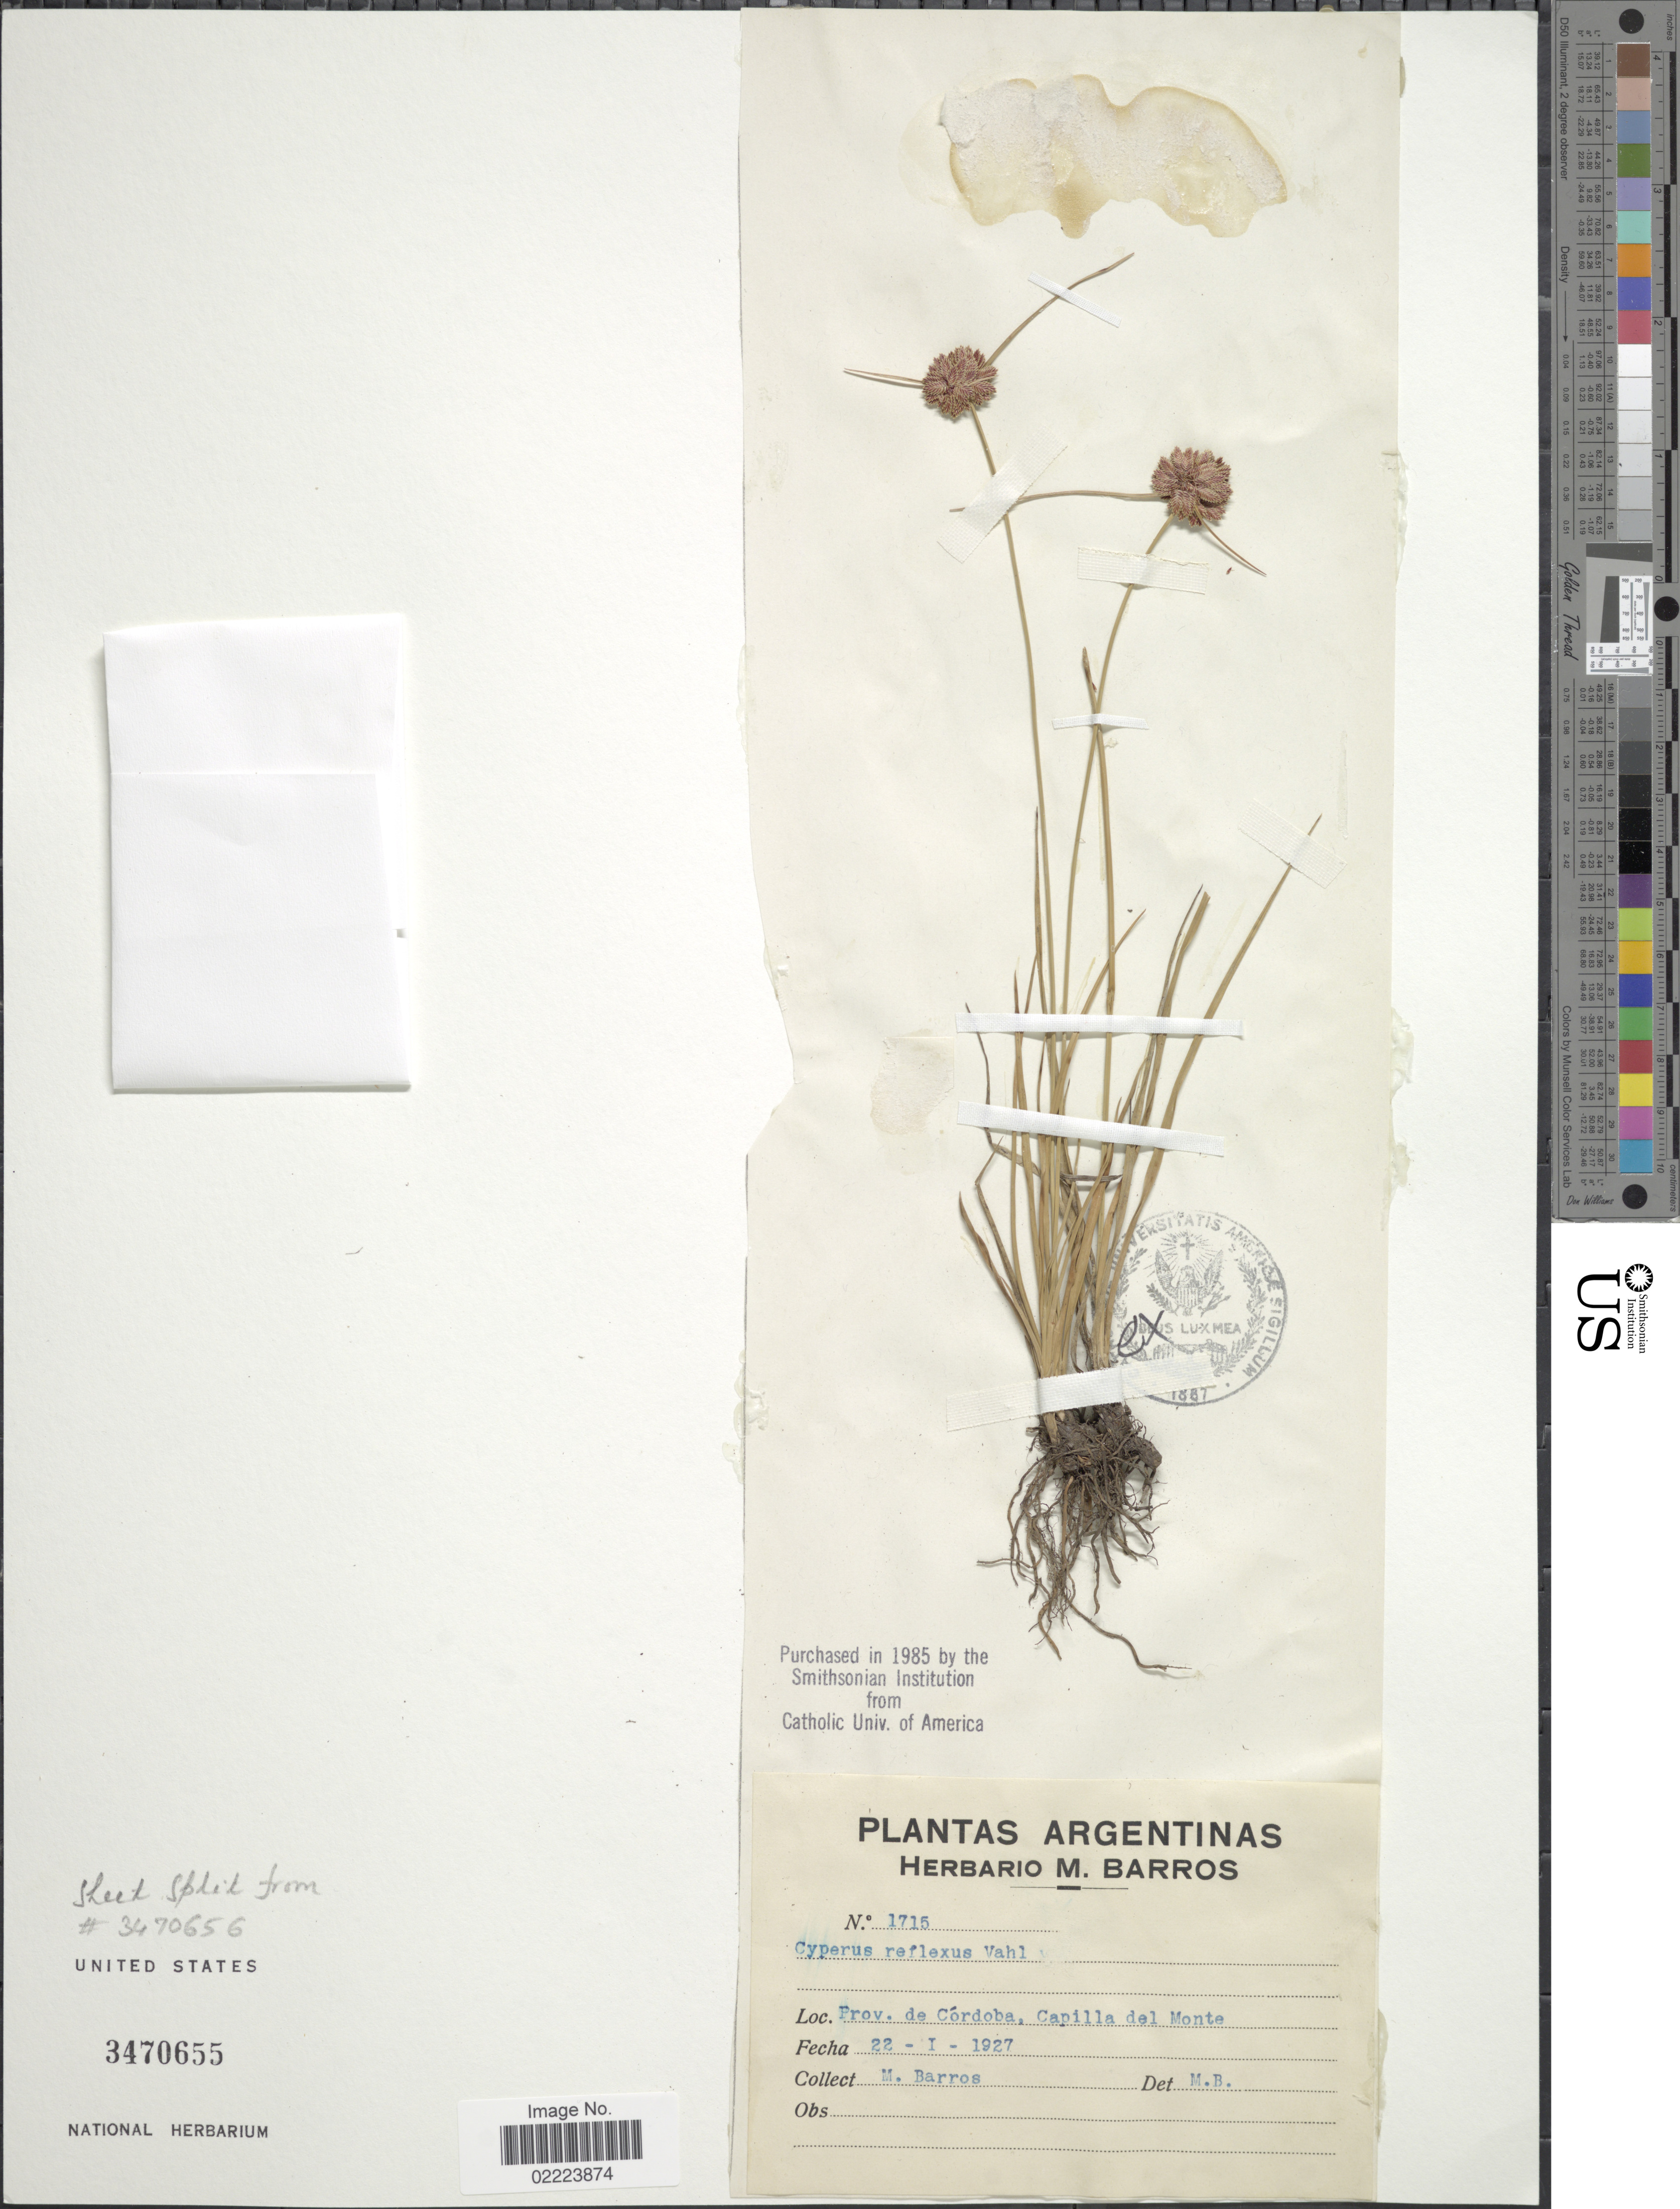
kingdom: Plantae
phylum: Tracheophyta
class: Liliopsida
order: Poales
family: Cyperaceae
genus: Cyperus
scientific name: Cyperus reflexus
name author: Vahl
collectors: M. Barros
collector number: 1715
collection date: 1927-01-22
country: Argentina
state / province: Cordoba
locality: Prov. de Cordoba, Capilla del Monte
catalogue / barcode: US 3470655